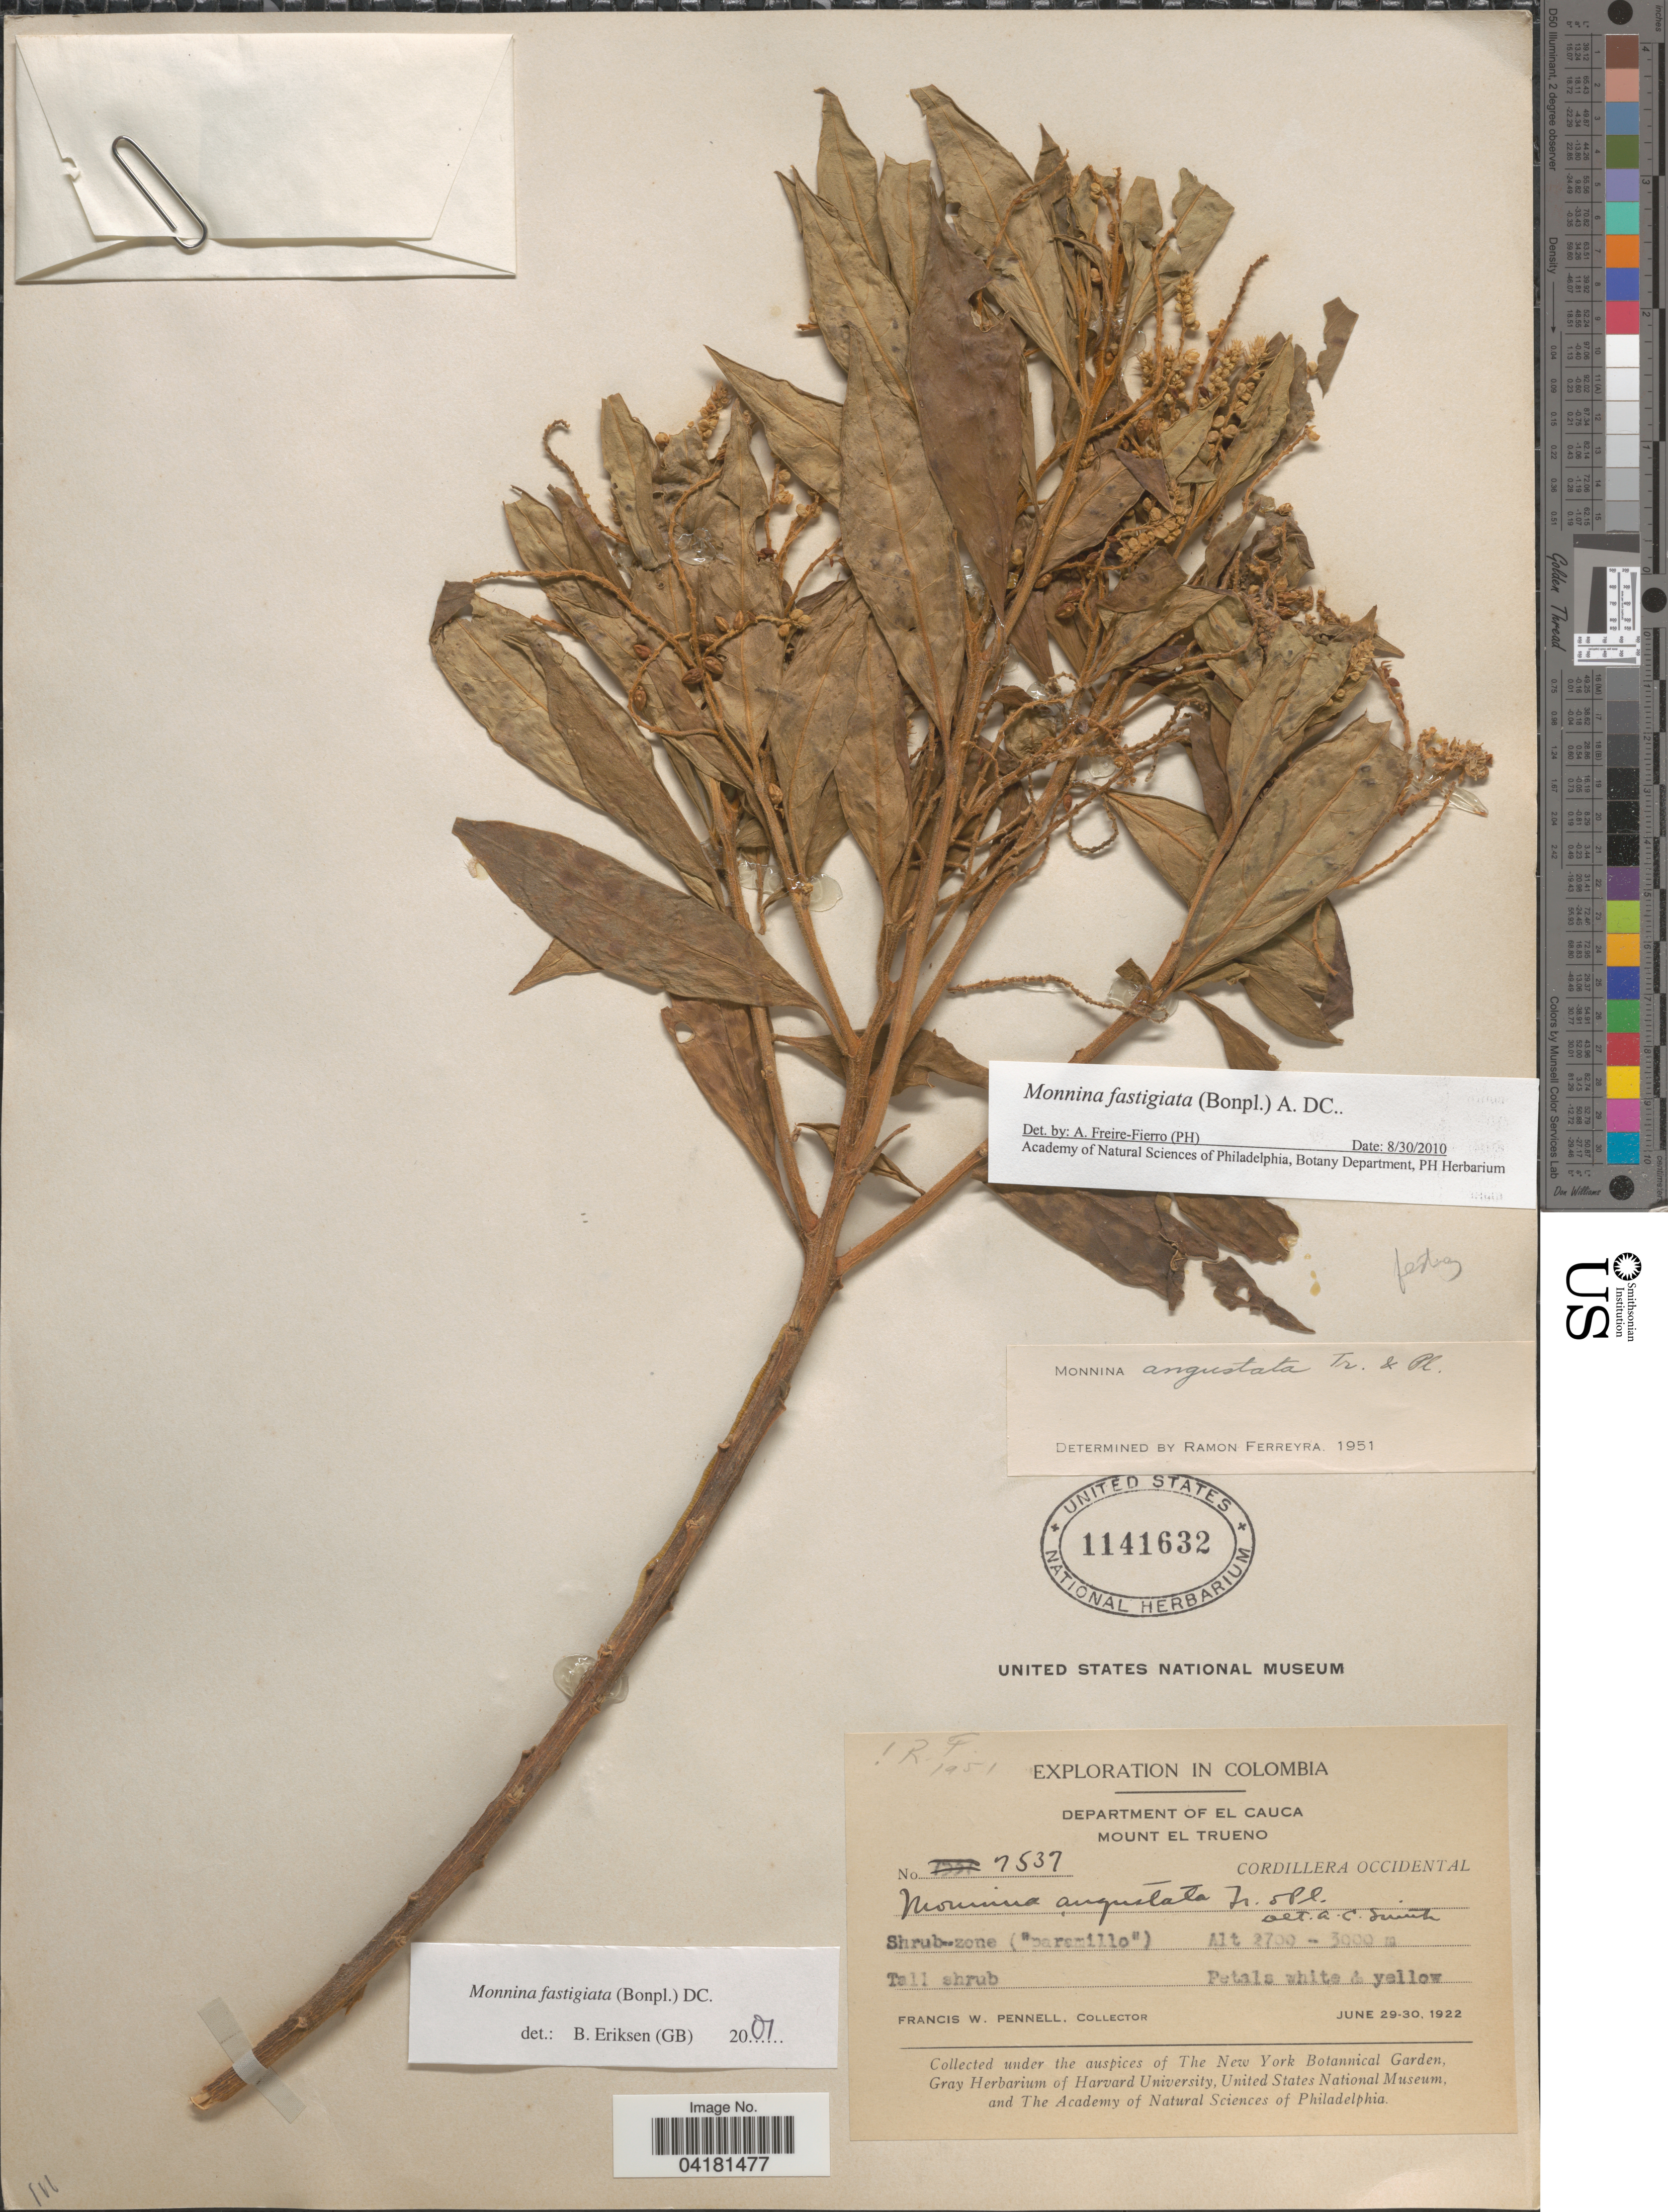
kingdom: Plantae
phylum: Tracheophyta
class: Magnoliopsida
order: Fabales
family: Polygalaceae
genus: Monnina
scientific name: Monnina fastigiata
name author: (Bonpl.) DC.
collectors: F. W. Pennell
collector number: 7537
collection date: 1922-06-29/1922-06-30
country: Colombia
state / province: Cauca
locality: Exploration in Colombia. Department of El Cauca. Mount El Trueno. Cordillera Occidental.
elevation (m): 2700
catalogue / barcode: US 1141632